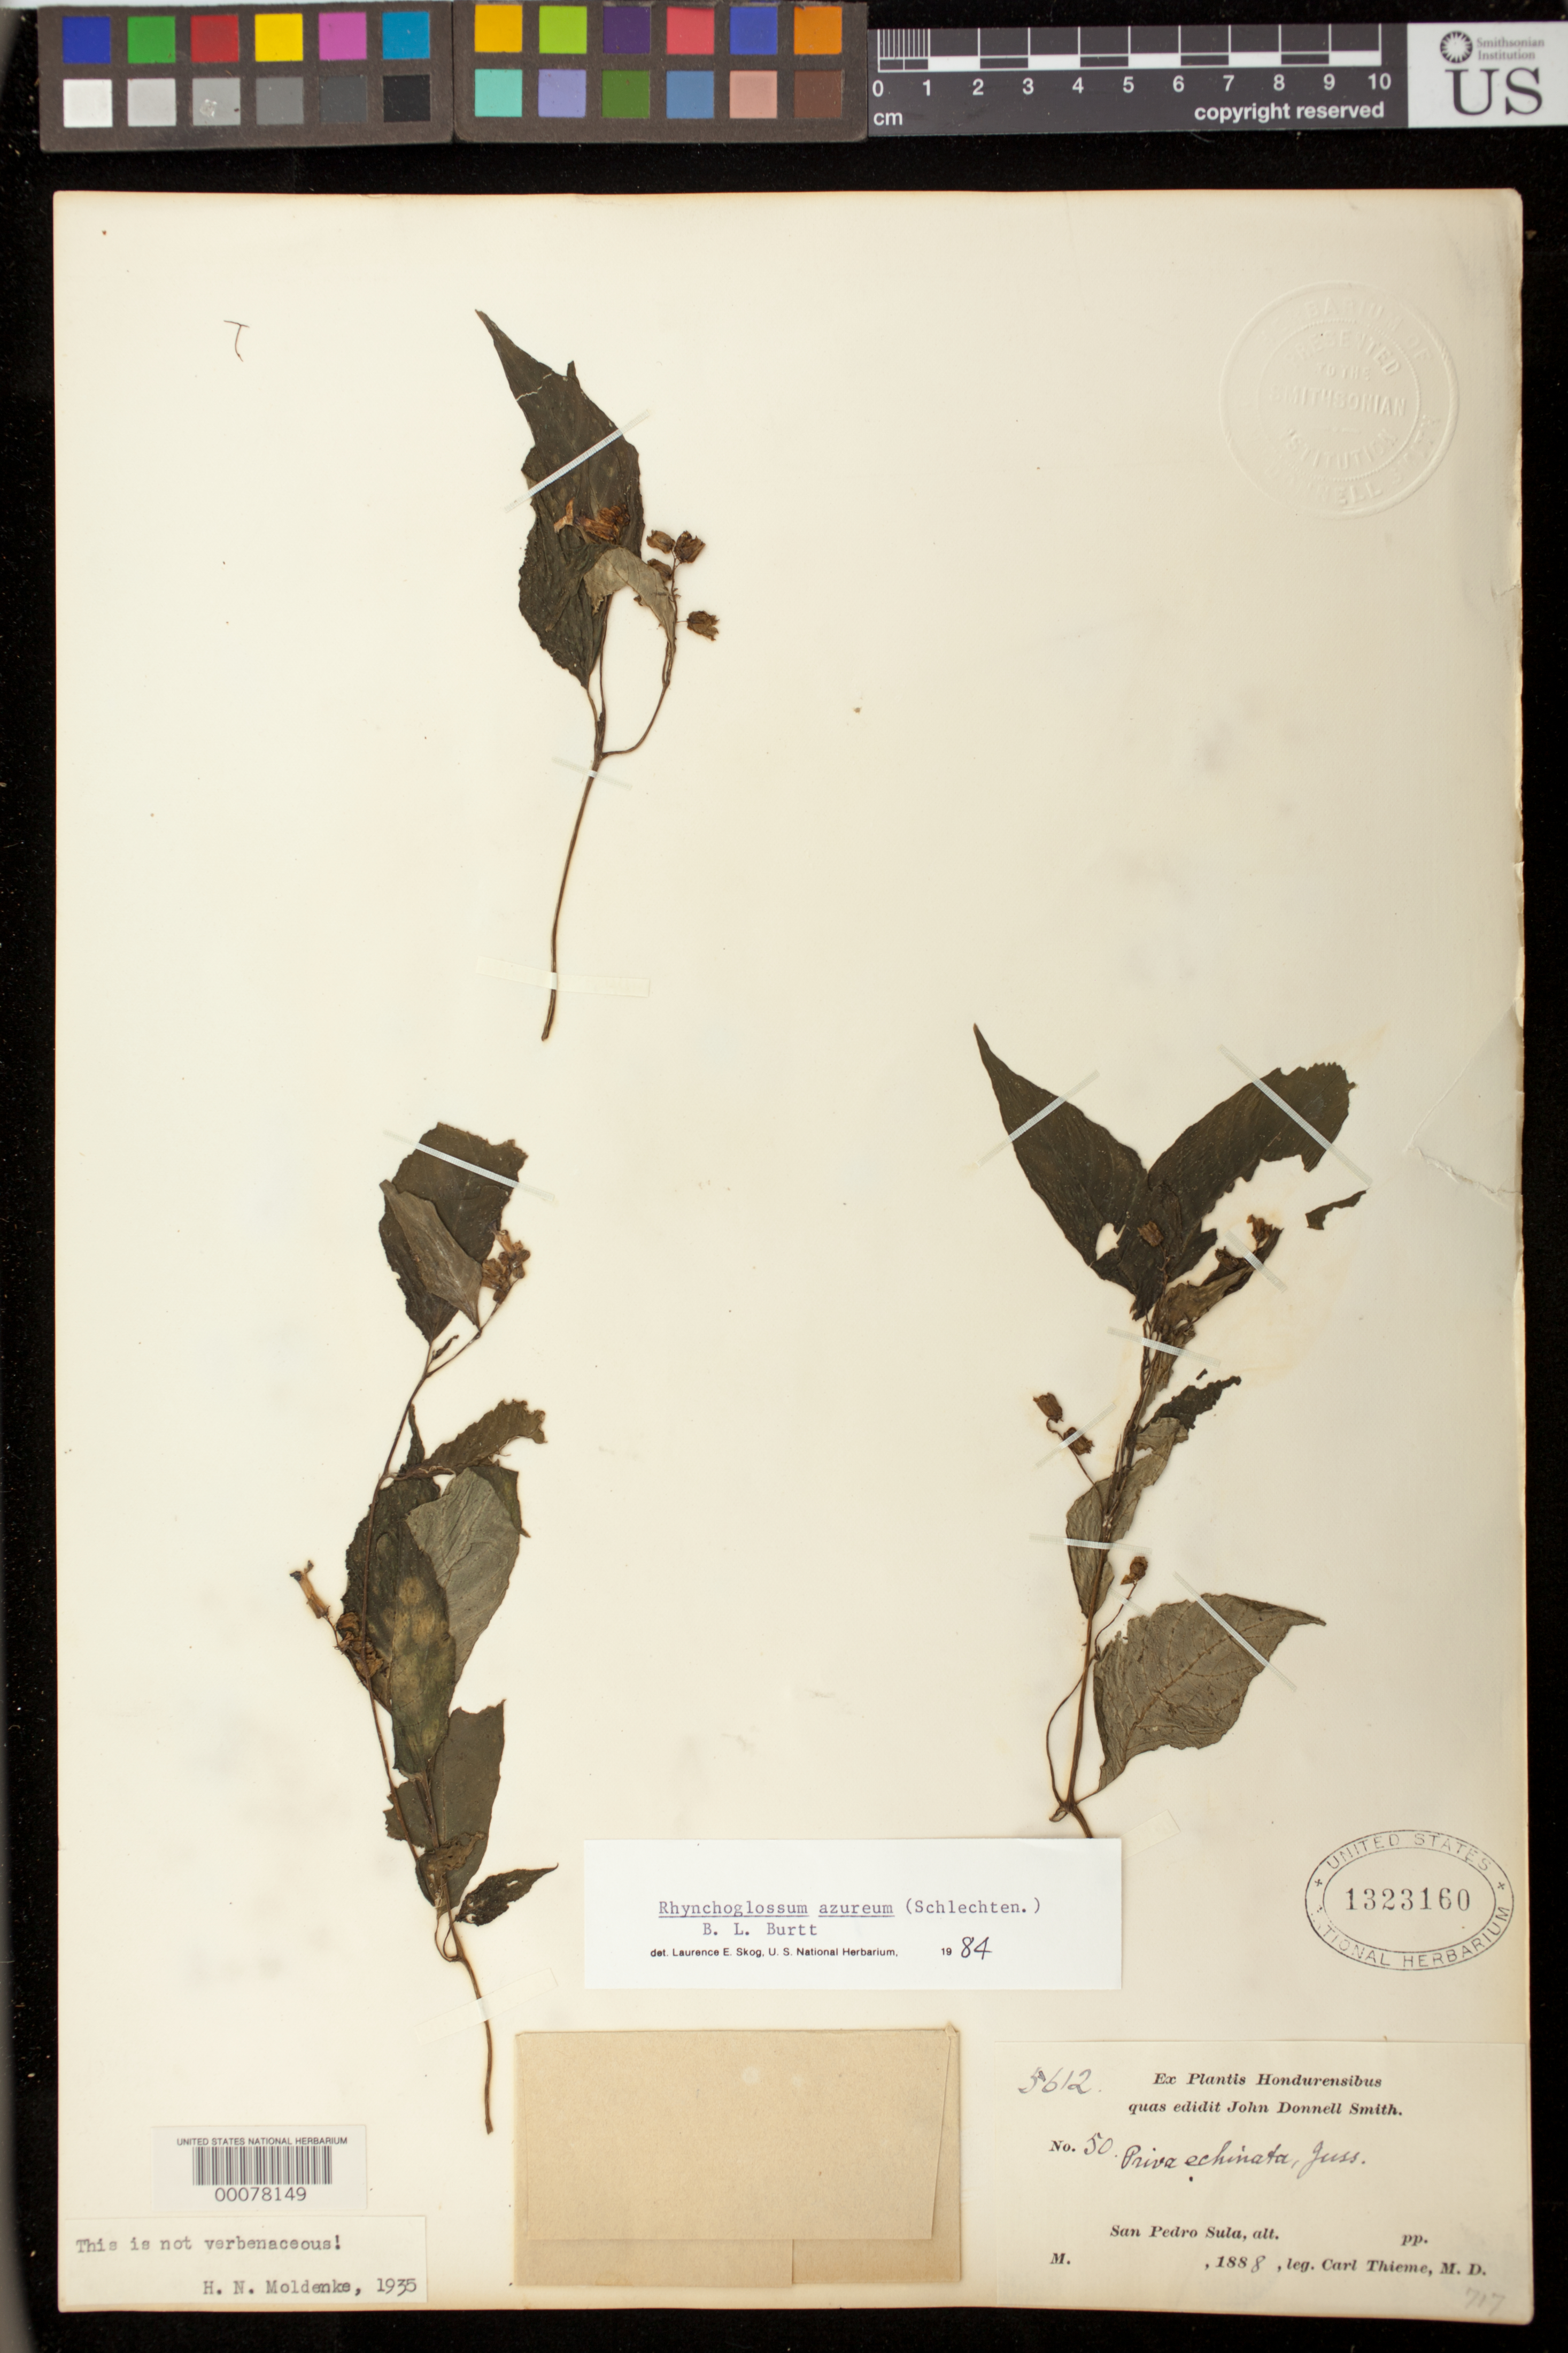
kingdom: Plantae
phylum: Tracheophyta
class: Magnoliopsida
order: Lamiales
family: Gesneriaceae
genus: Rhynchoglossum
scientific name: Rhynchoglossum azureum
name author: (Schltdl.) B.L. Burtt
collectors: C. Thieme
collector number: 5612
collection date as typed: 1888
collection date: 1888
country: Honduras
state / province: Cortés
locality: San Pedro Sula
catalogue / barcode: US 1323160